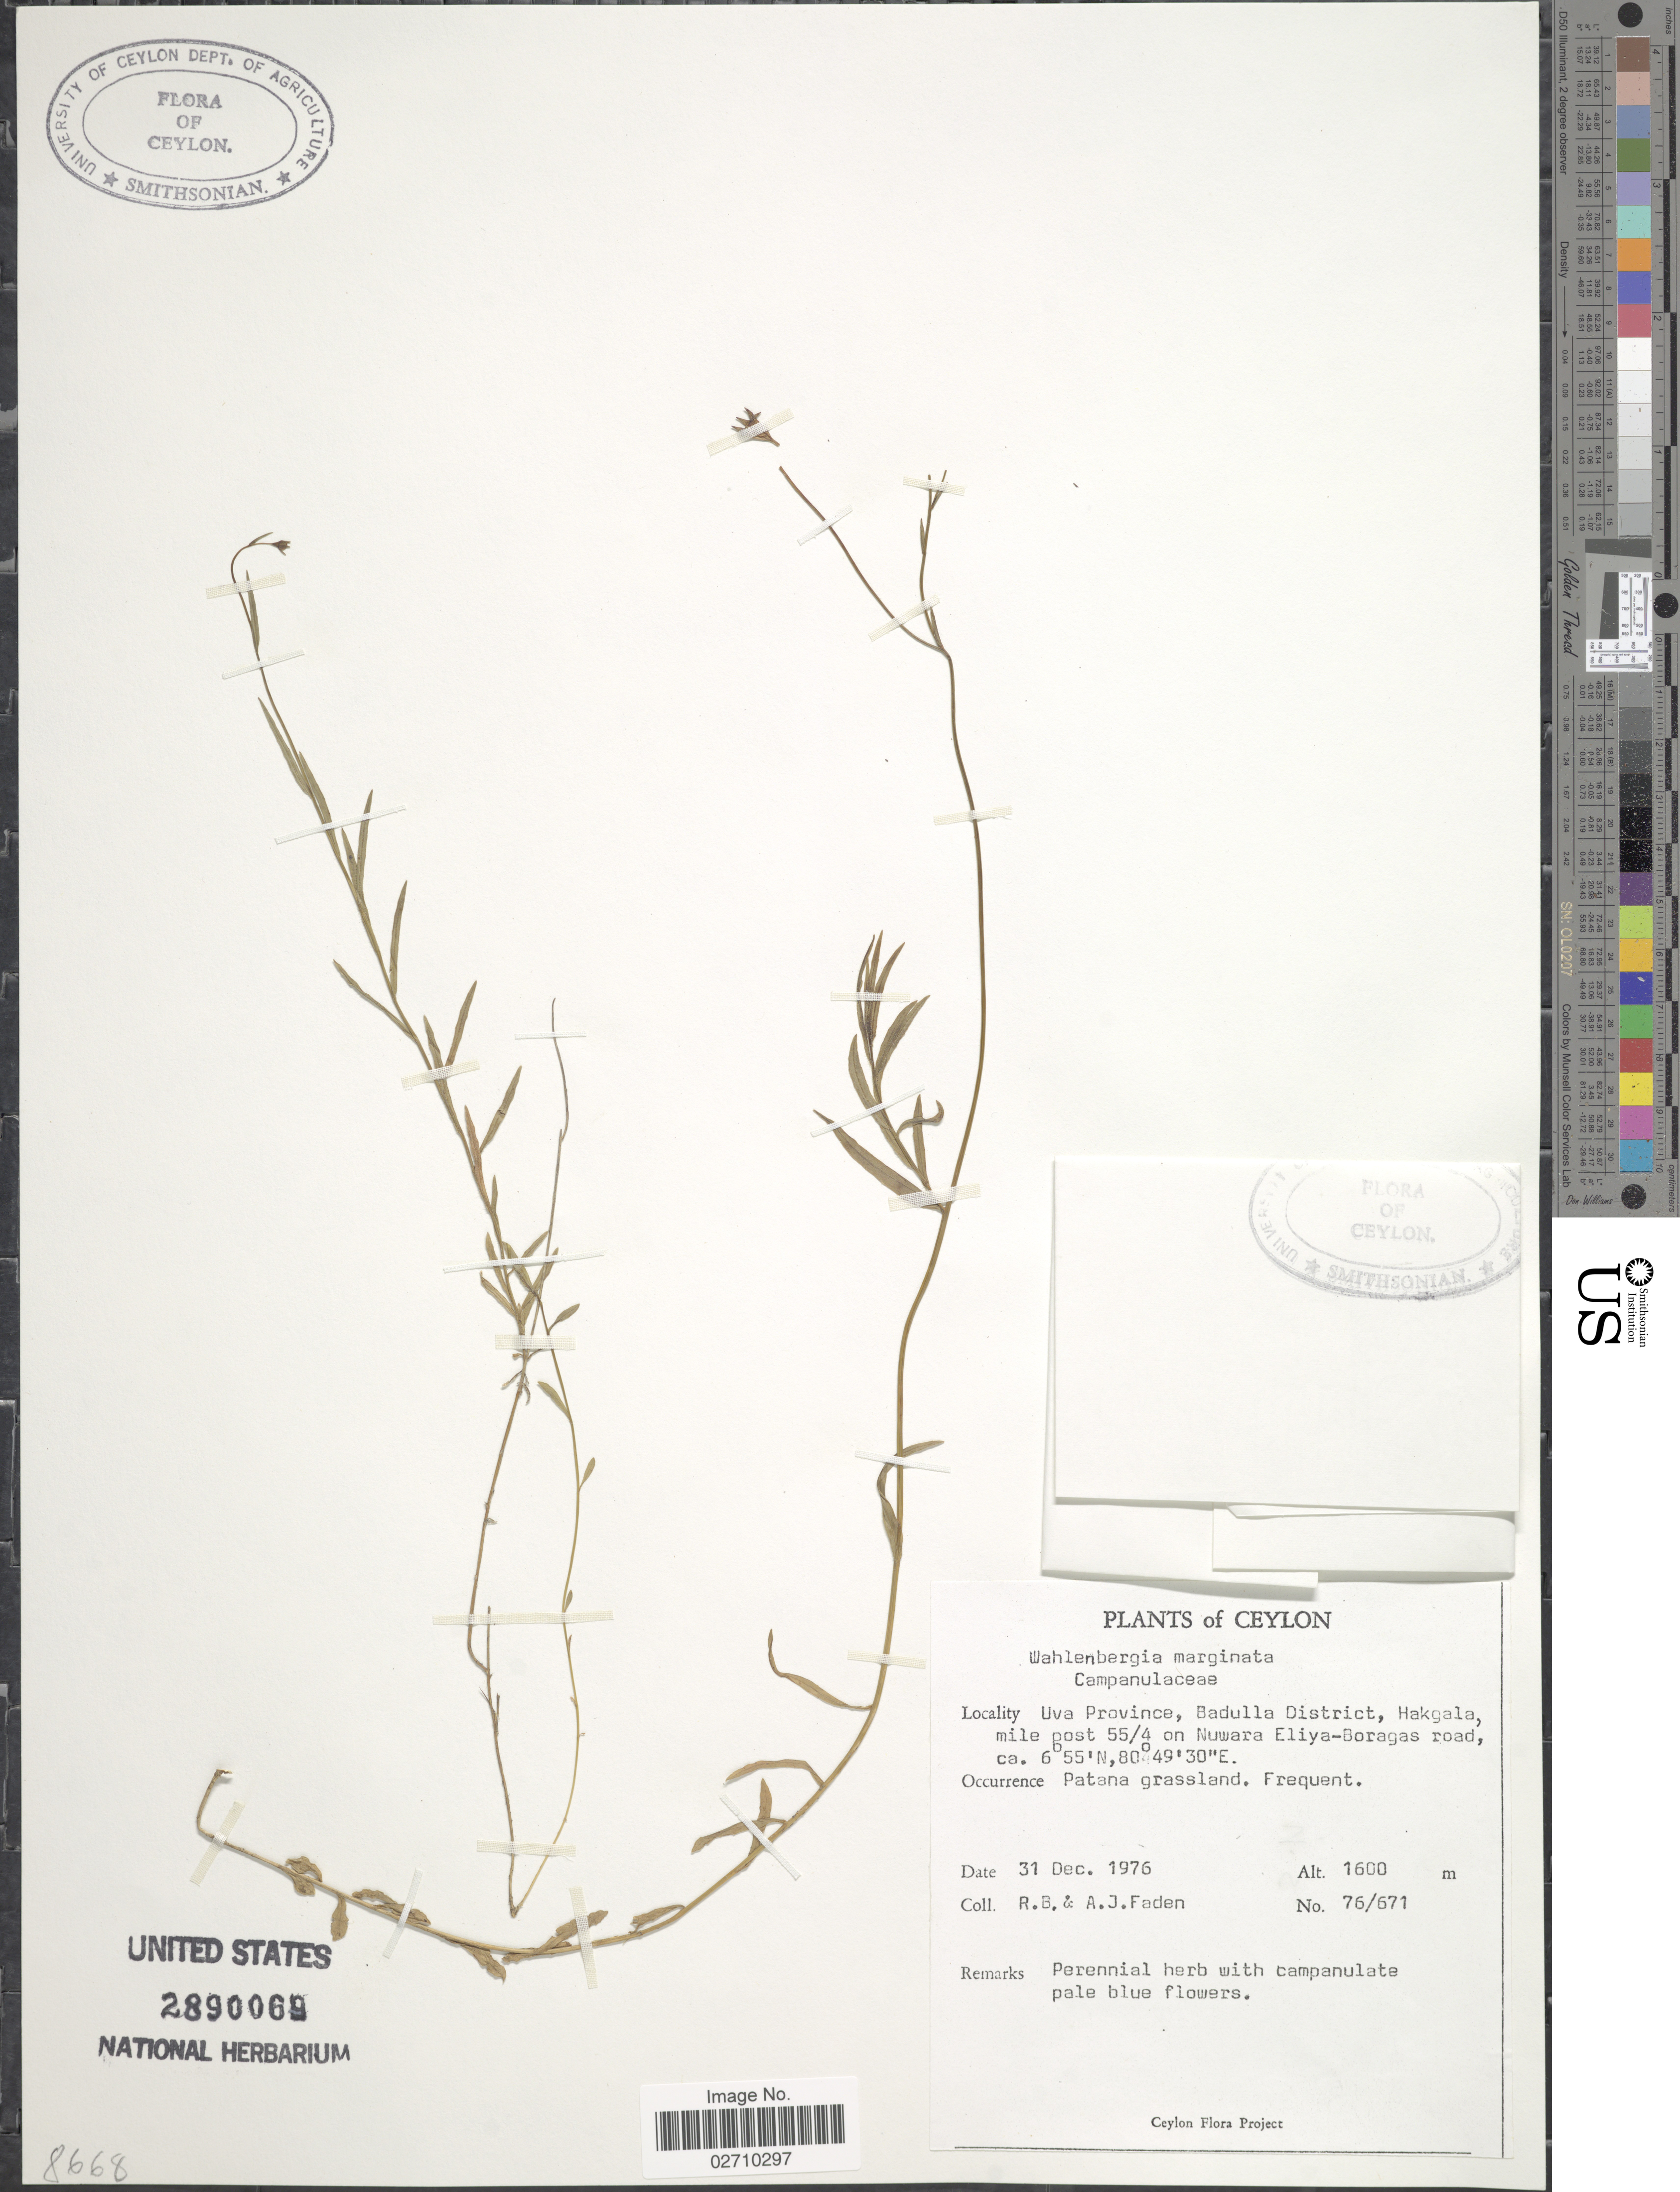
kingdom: Plantae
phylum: Tracheophyta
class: Magnoliopsida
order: Asterales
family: Campanulaceae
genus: Wahlenbergia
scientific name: Wahlenbergia marginata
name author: (Thunb.) A. DC.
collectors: R. B. Faden & A. J. Faden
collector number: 76/671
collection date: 1976-12-31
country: Sri Lanka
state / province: Uva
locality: Ceylon. Badulla District, Hakgala, mile post 55/4 on Nuwara Eliya-Boragas road.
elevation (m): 1600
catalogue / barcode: US 2890069